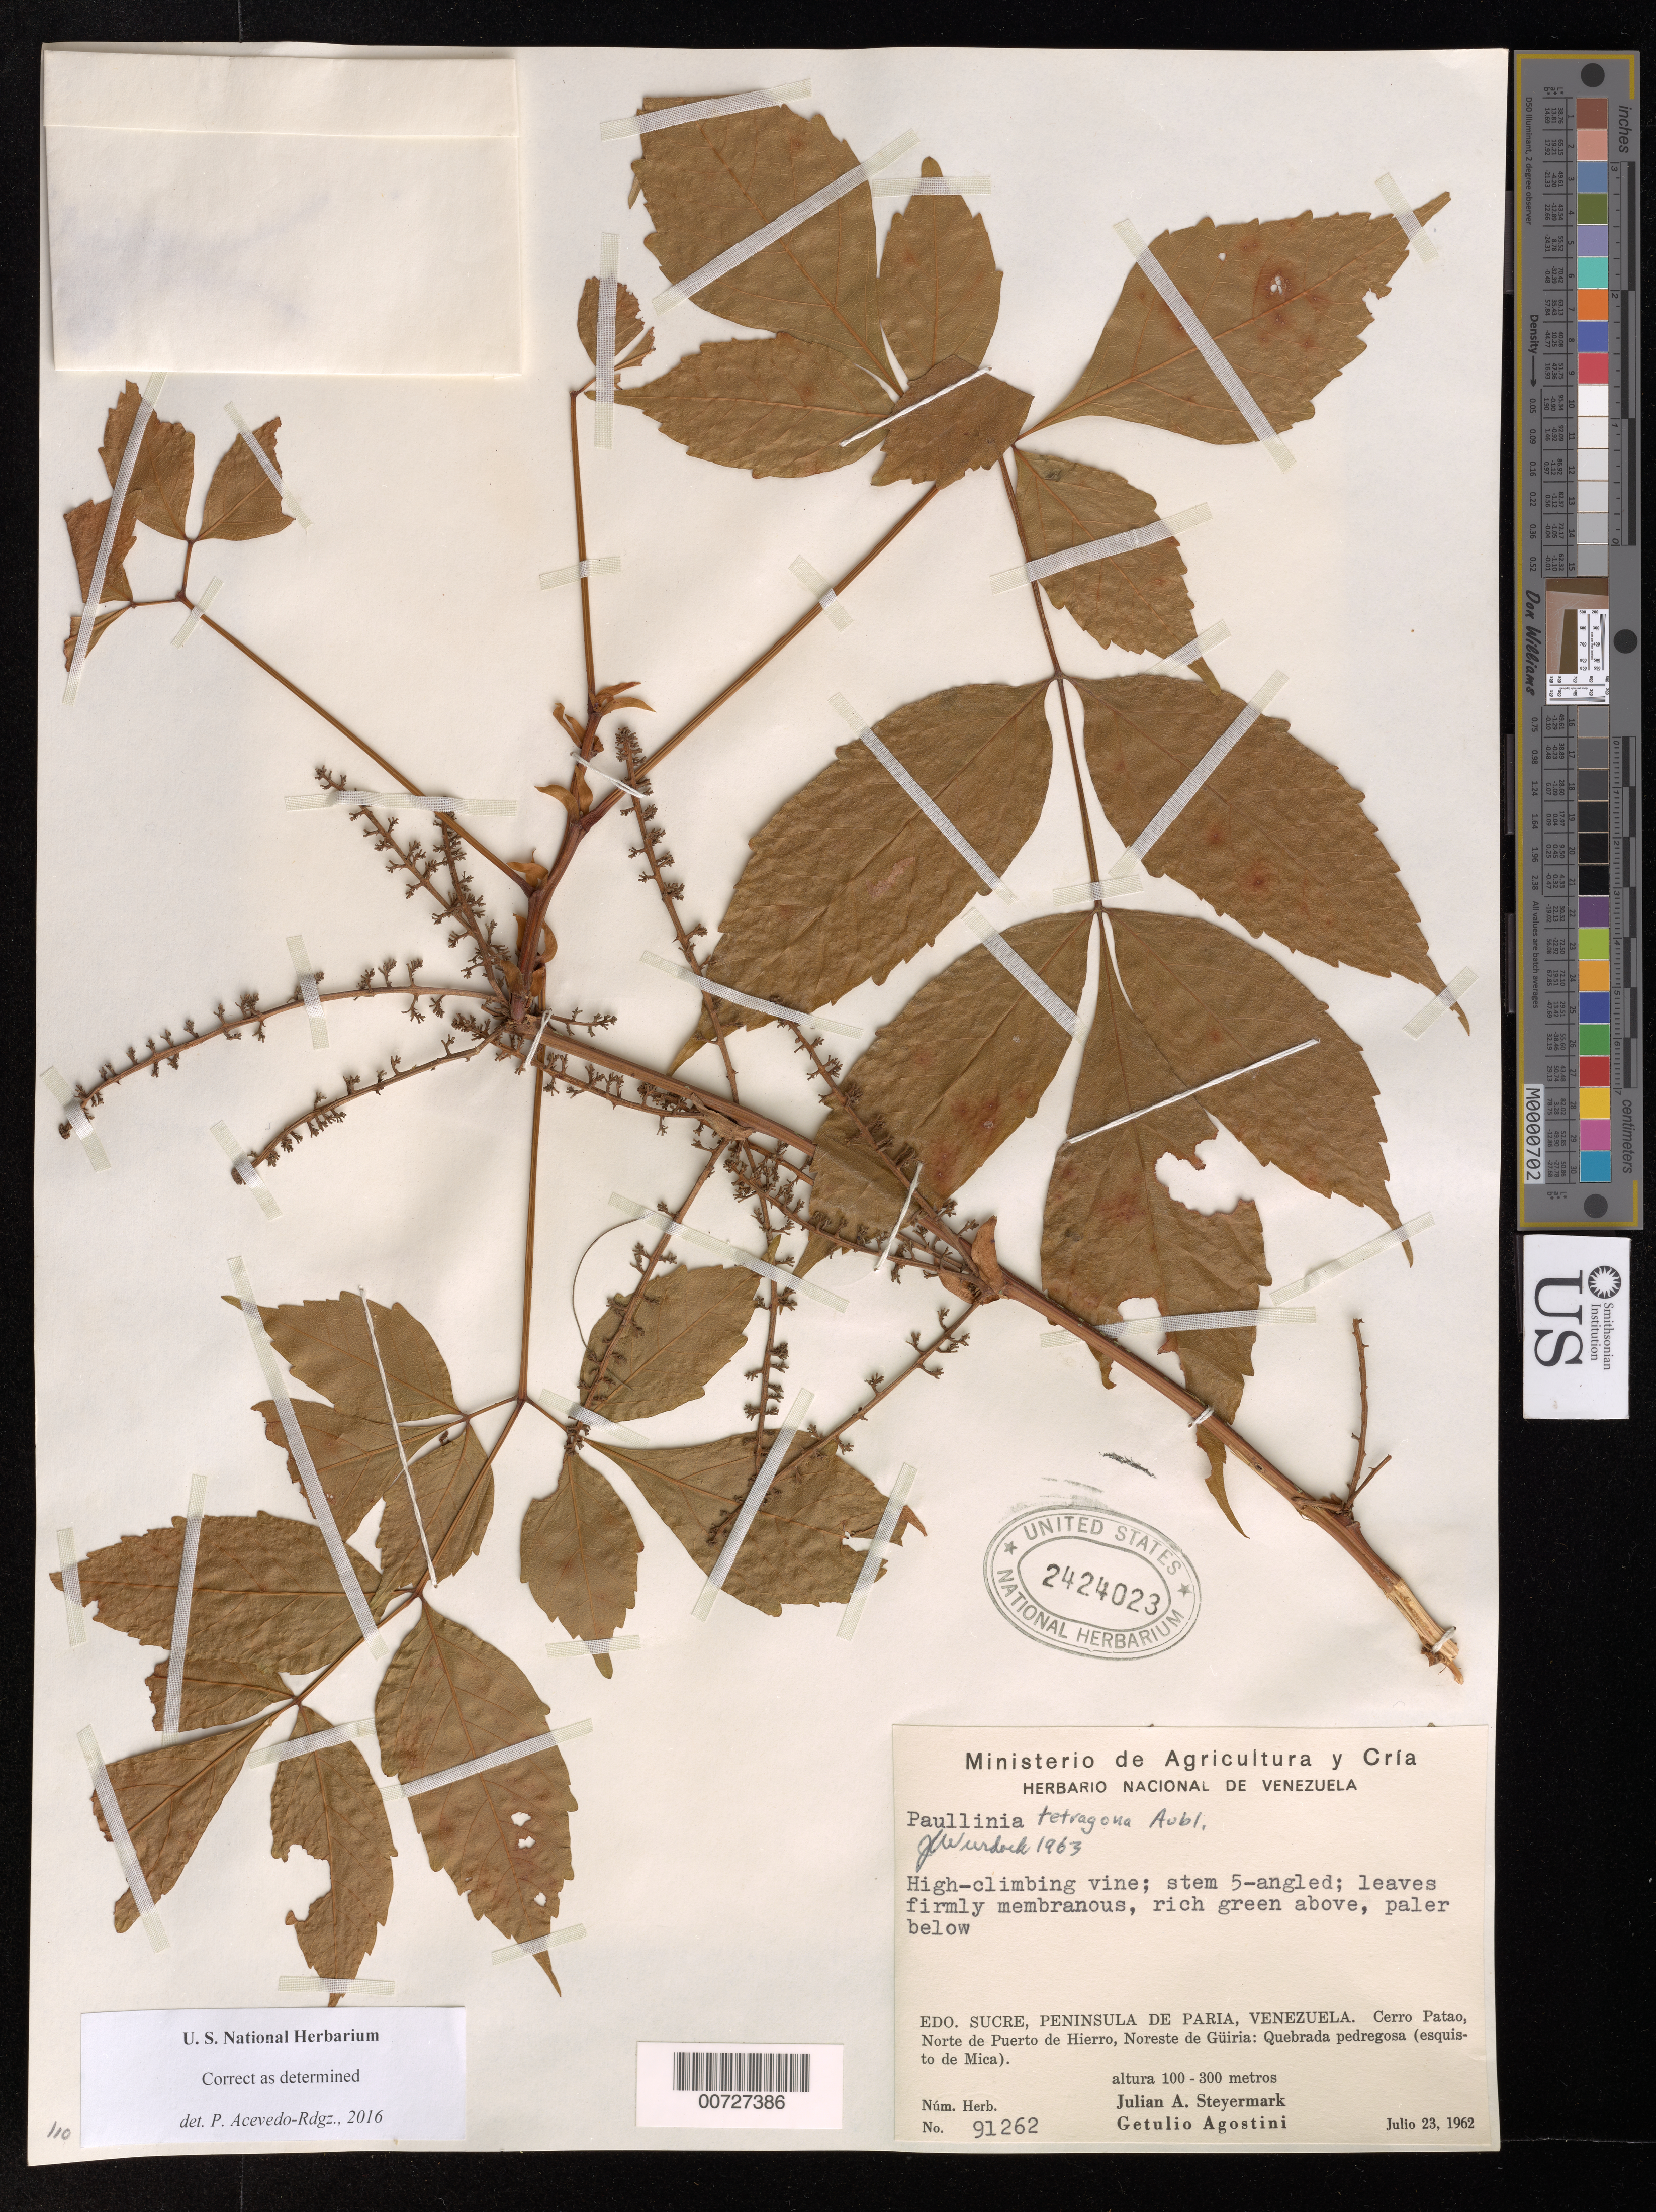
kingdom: Plantae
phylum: Tracheophyta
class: Magnoliopsida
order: Sapindales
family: Sapindaceae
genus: Paullinia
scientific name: Paullinia tetragona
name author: Aubl.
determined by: Wurdack, John J., (US), US (UNITED STATES)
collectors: J. Steyermark & G. Agostini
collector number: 91262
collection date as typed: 23 Jul 1962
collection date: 1962-07-23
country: Venezuela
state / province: Sucre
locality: Peninsula de Paria. Cerro Patao, Norte de Puerto de Hierro, Noreste de Güiria.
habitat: Quebrada pedregosa (esquisto de Mica).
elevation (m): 100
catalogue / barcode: US 2424023